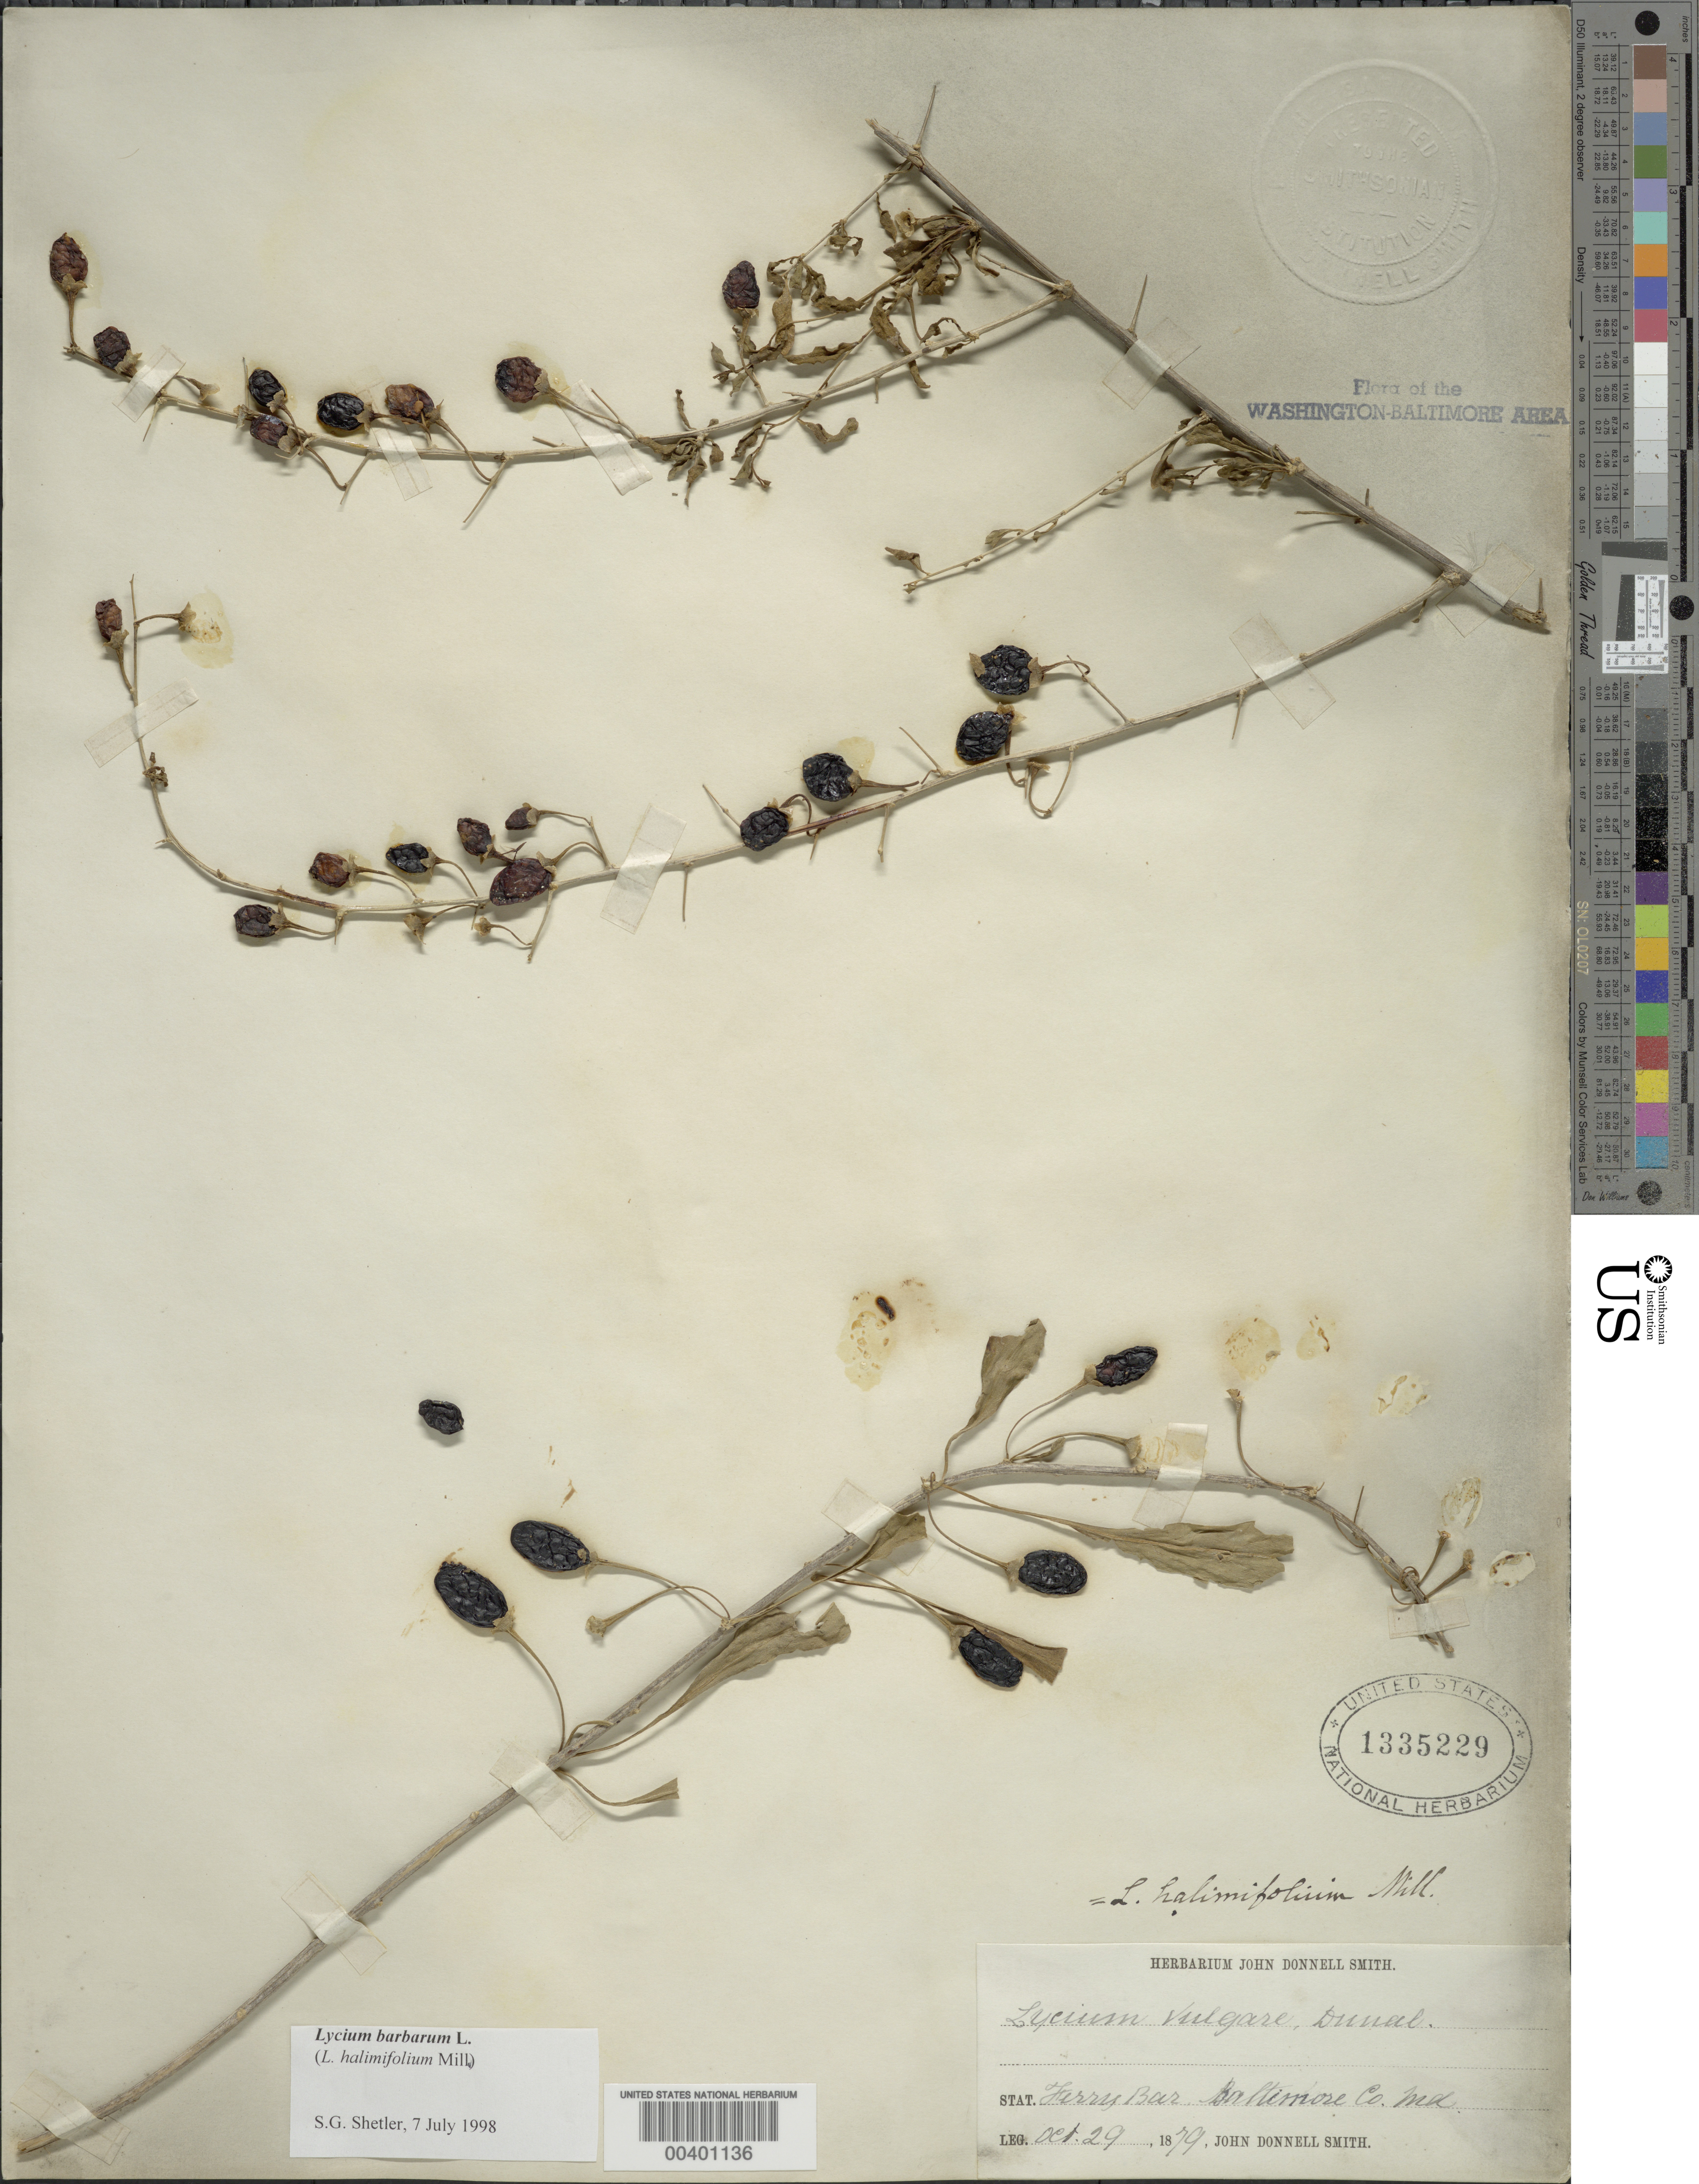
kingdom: Plantae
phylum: Tracheophyta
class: Magnoliopsida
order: Solanales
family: Solanaceae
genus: Lycium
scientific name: Lycium barbarum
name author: L.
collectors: J. Donnell Smith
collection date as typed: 29 Oct 1879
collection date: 1879-10-29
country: United States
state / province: Maryland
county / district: Baltimore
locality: Ferry Bar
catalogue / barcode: US 1335229